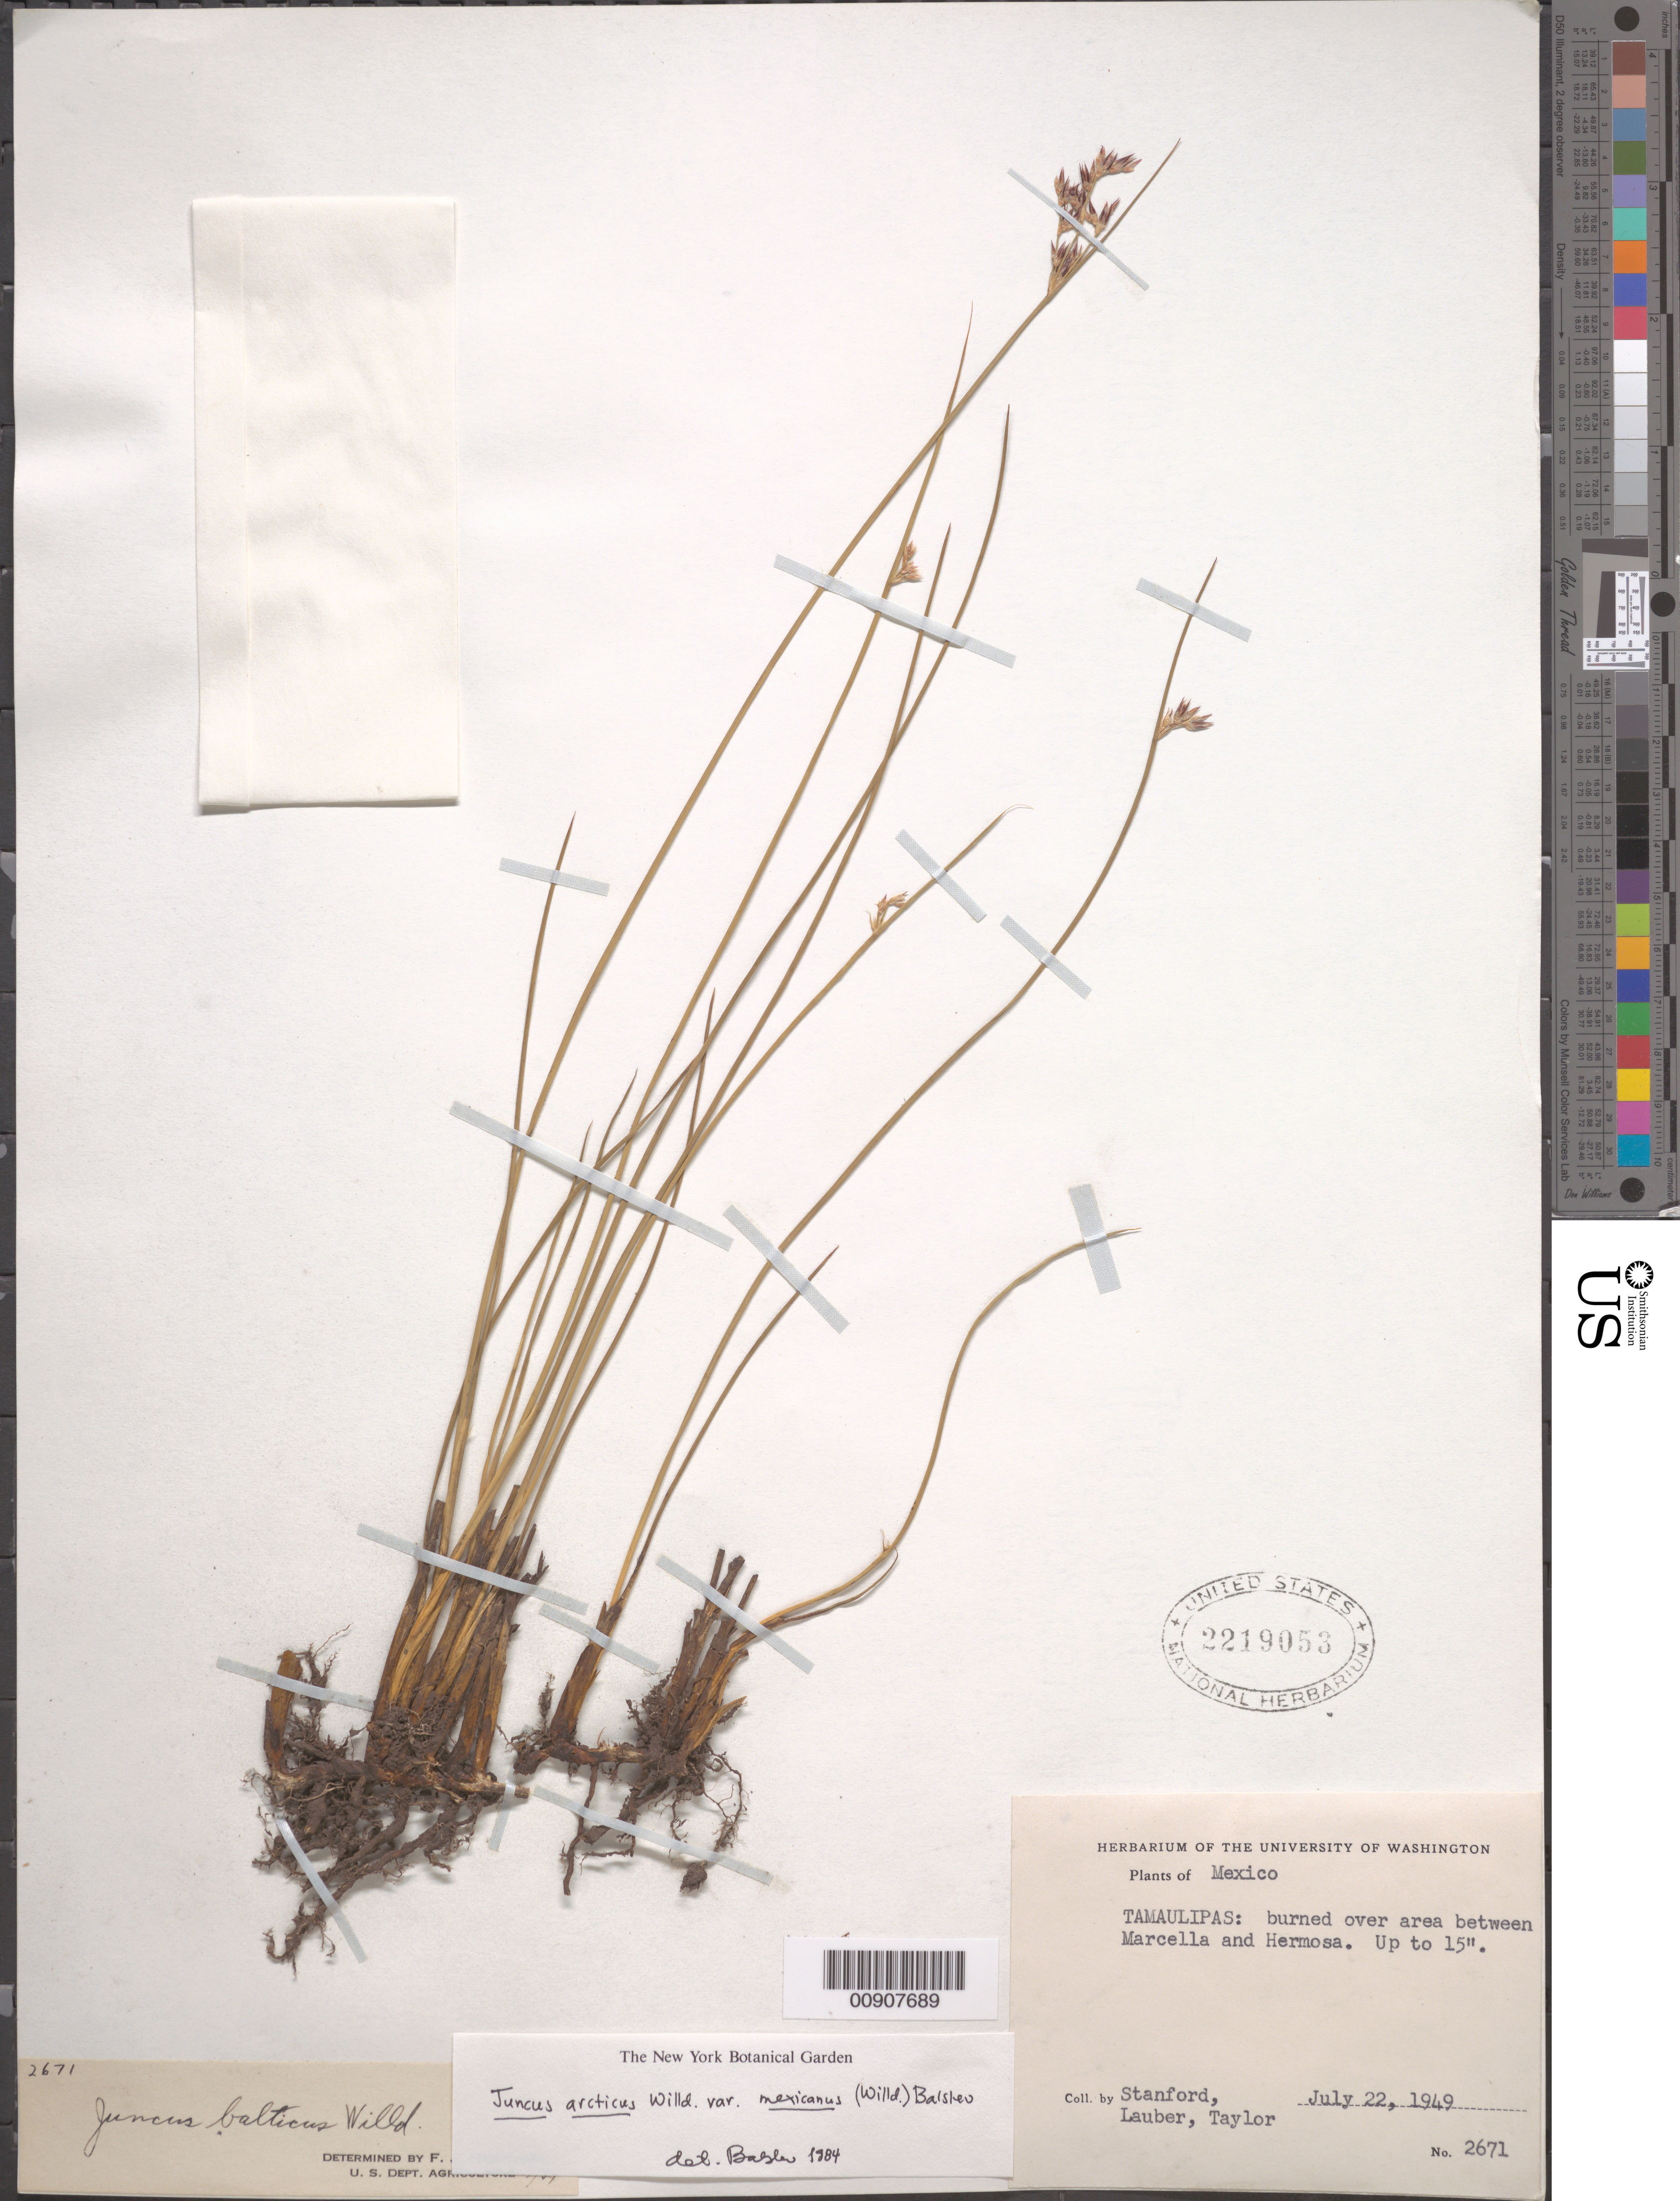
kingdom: Plantae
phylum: Tracheophyta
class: Liliopsida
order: Poales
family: Juncaceae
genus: Juncus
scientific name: Juncus arcticus var. mexicanus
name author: Willd.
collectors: -. Stanford, Lauber, -- & -- Taylor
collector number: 2671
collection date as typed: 22 Jul 1949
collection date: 1949-07-22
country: Mexico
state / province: Tamaulipas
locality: Tamaulipas: burned over area between Marcella and Hermosa.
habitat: Burned over area.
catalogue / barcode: US 2219053